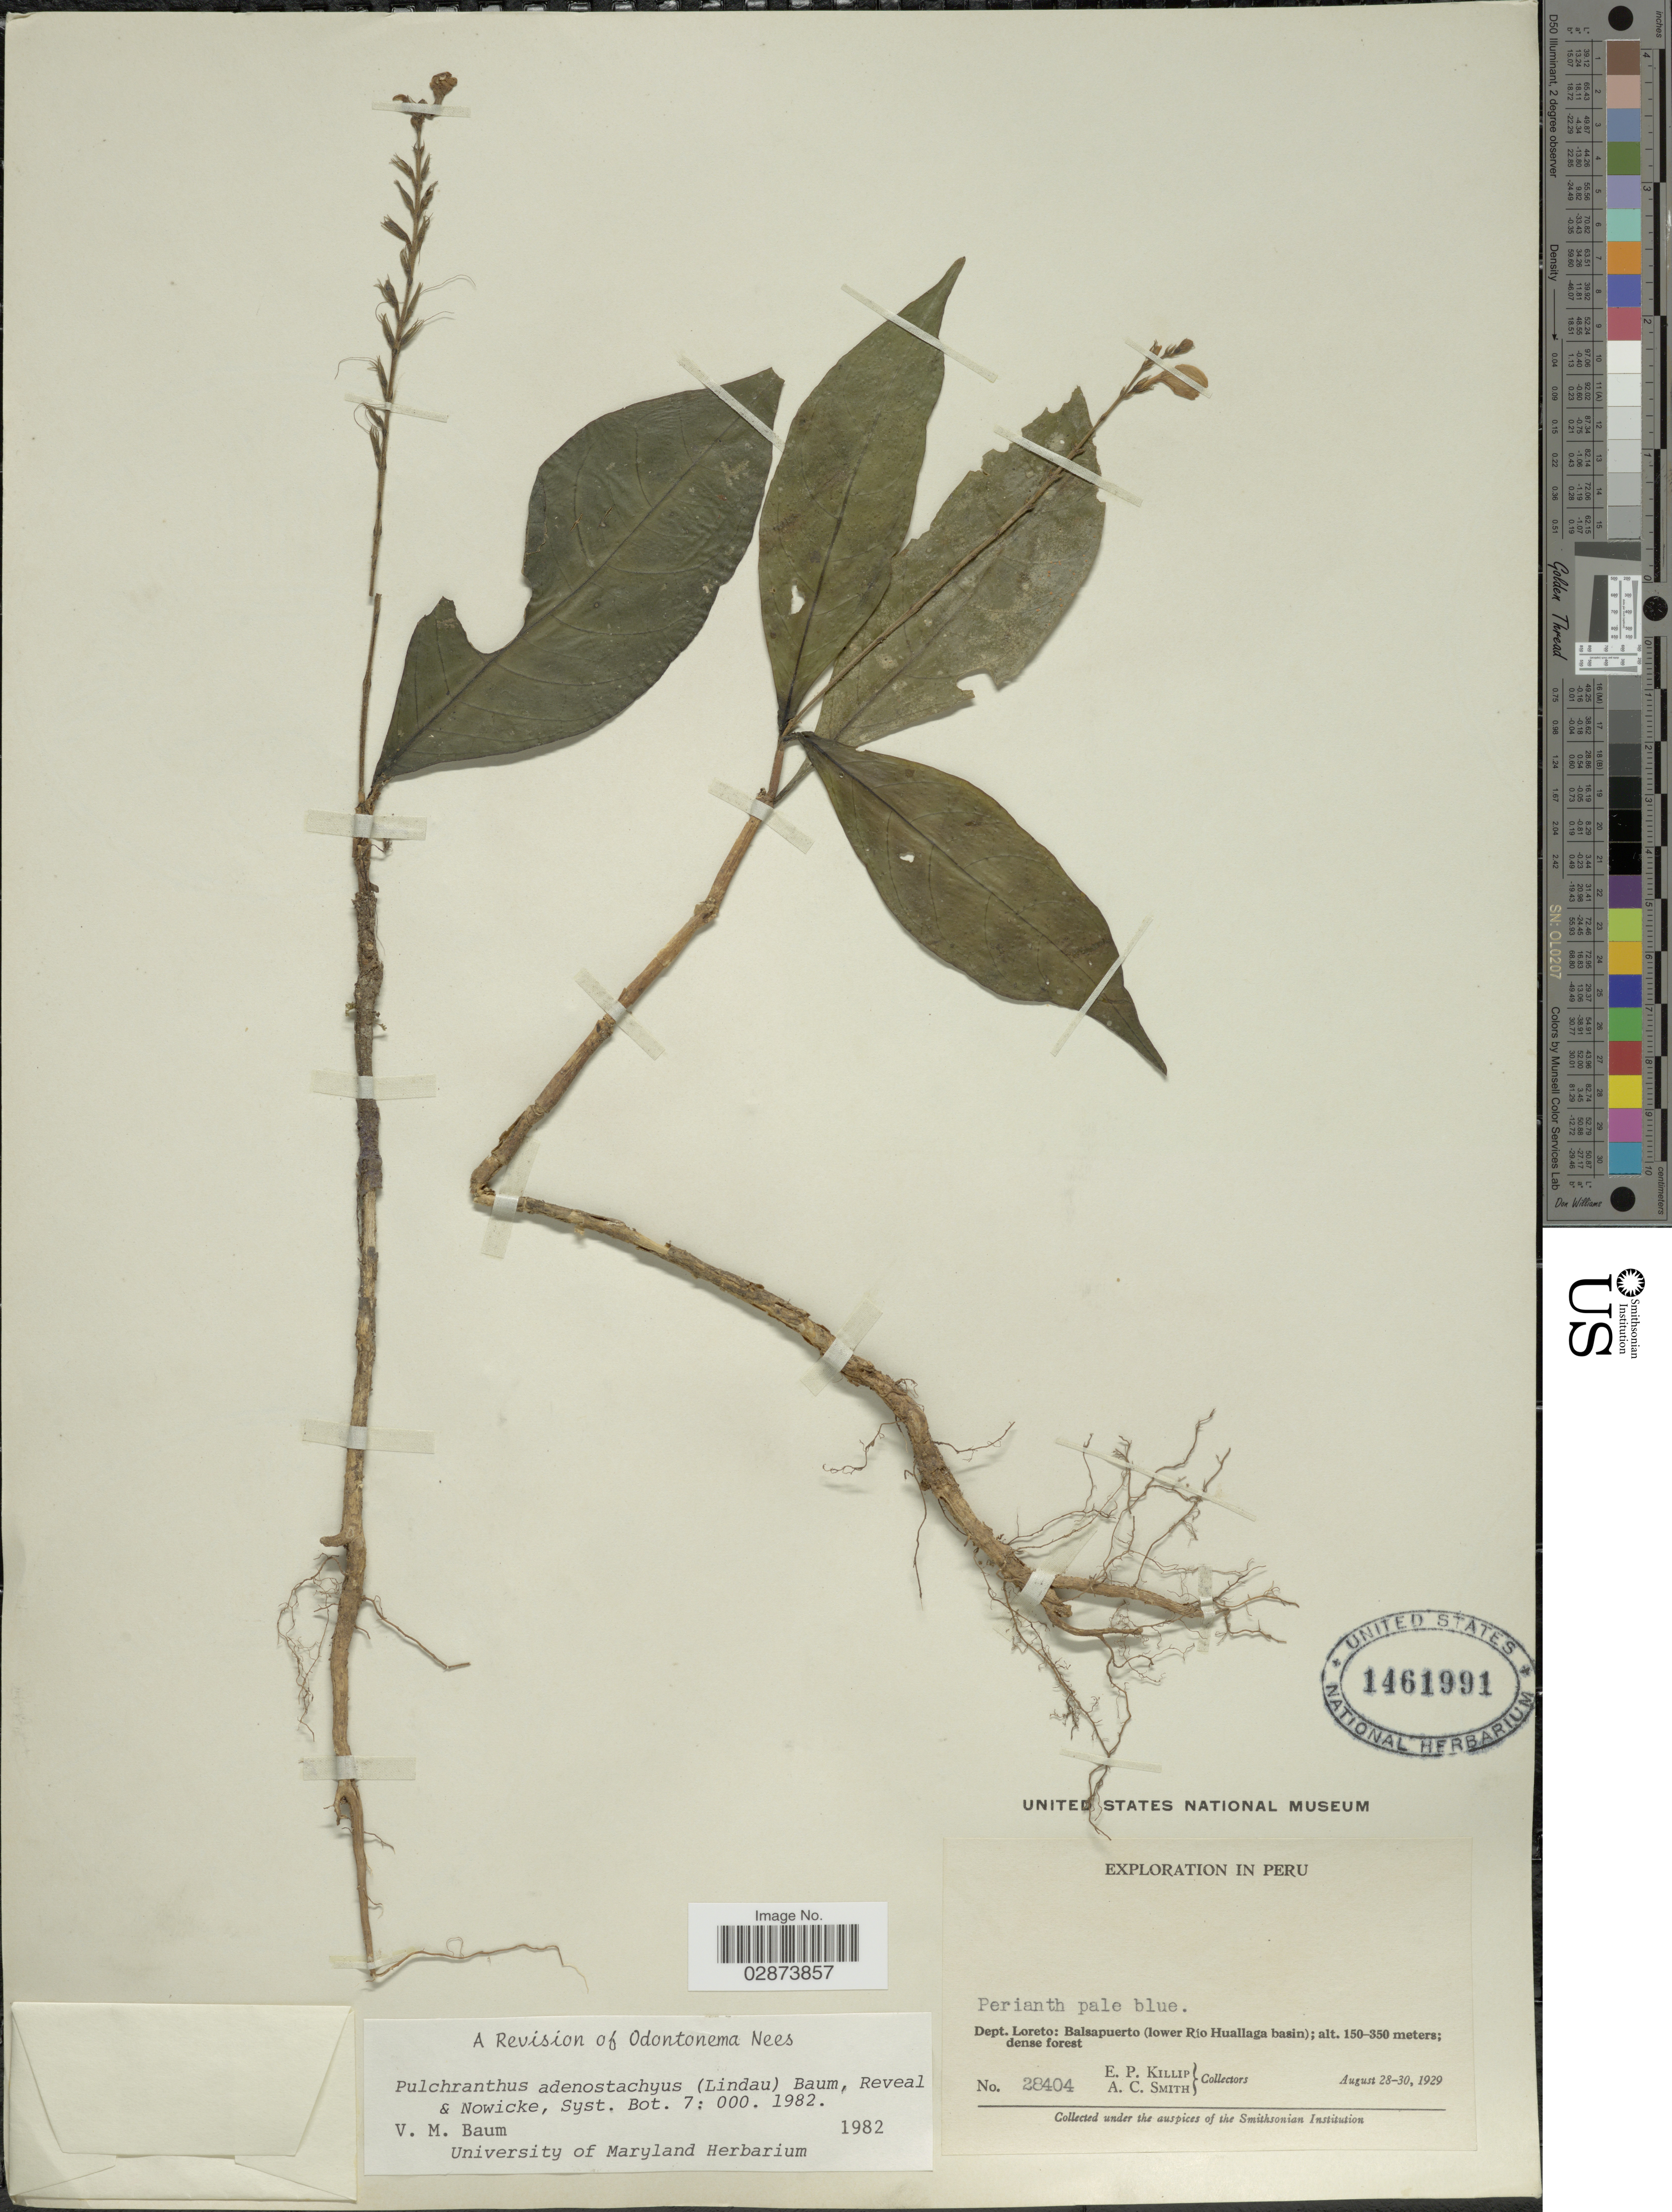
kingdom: Plantae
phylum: Tracheophyta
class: Magnoliopsida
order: Lamiales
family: Acanthaceae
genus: Pulchranthus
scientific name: Pulchranthus adenostachyus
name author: (Lindau) V.M. Baum et al.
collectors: E. P. Killip & A. C. Smith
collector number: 28404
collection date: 1929-08-28/1929-08-30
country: Peru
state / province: Loreto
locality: Dept. Loreto: Balsapuerto (lower Rio Huallaga basin).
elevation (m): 150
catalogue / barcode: US 1461991